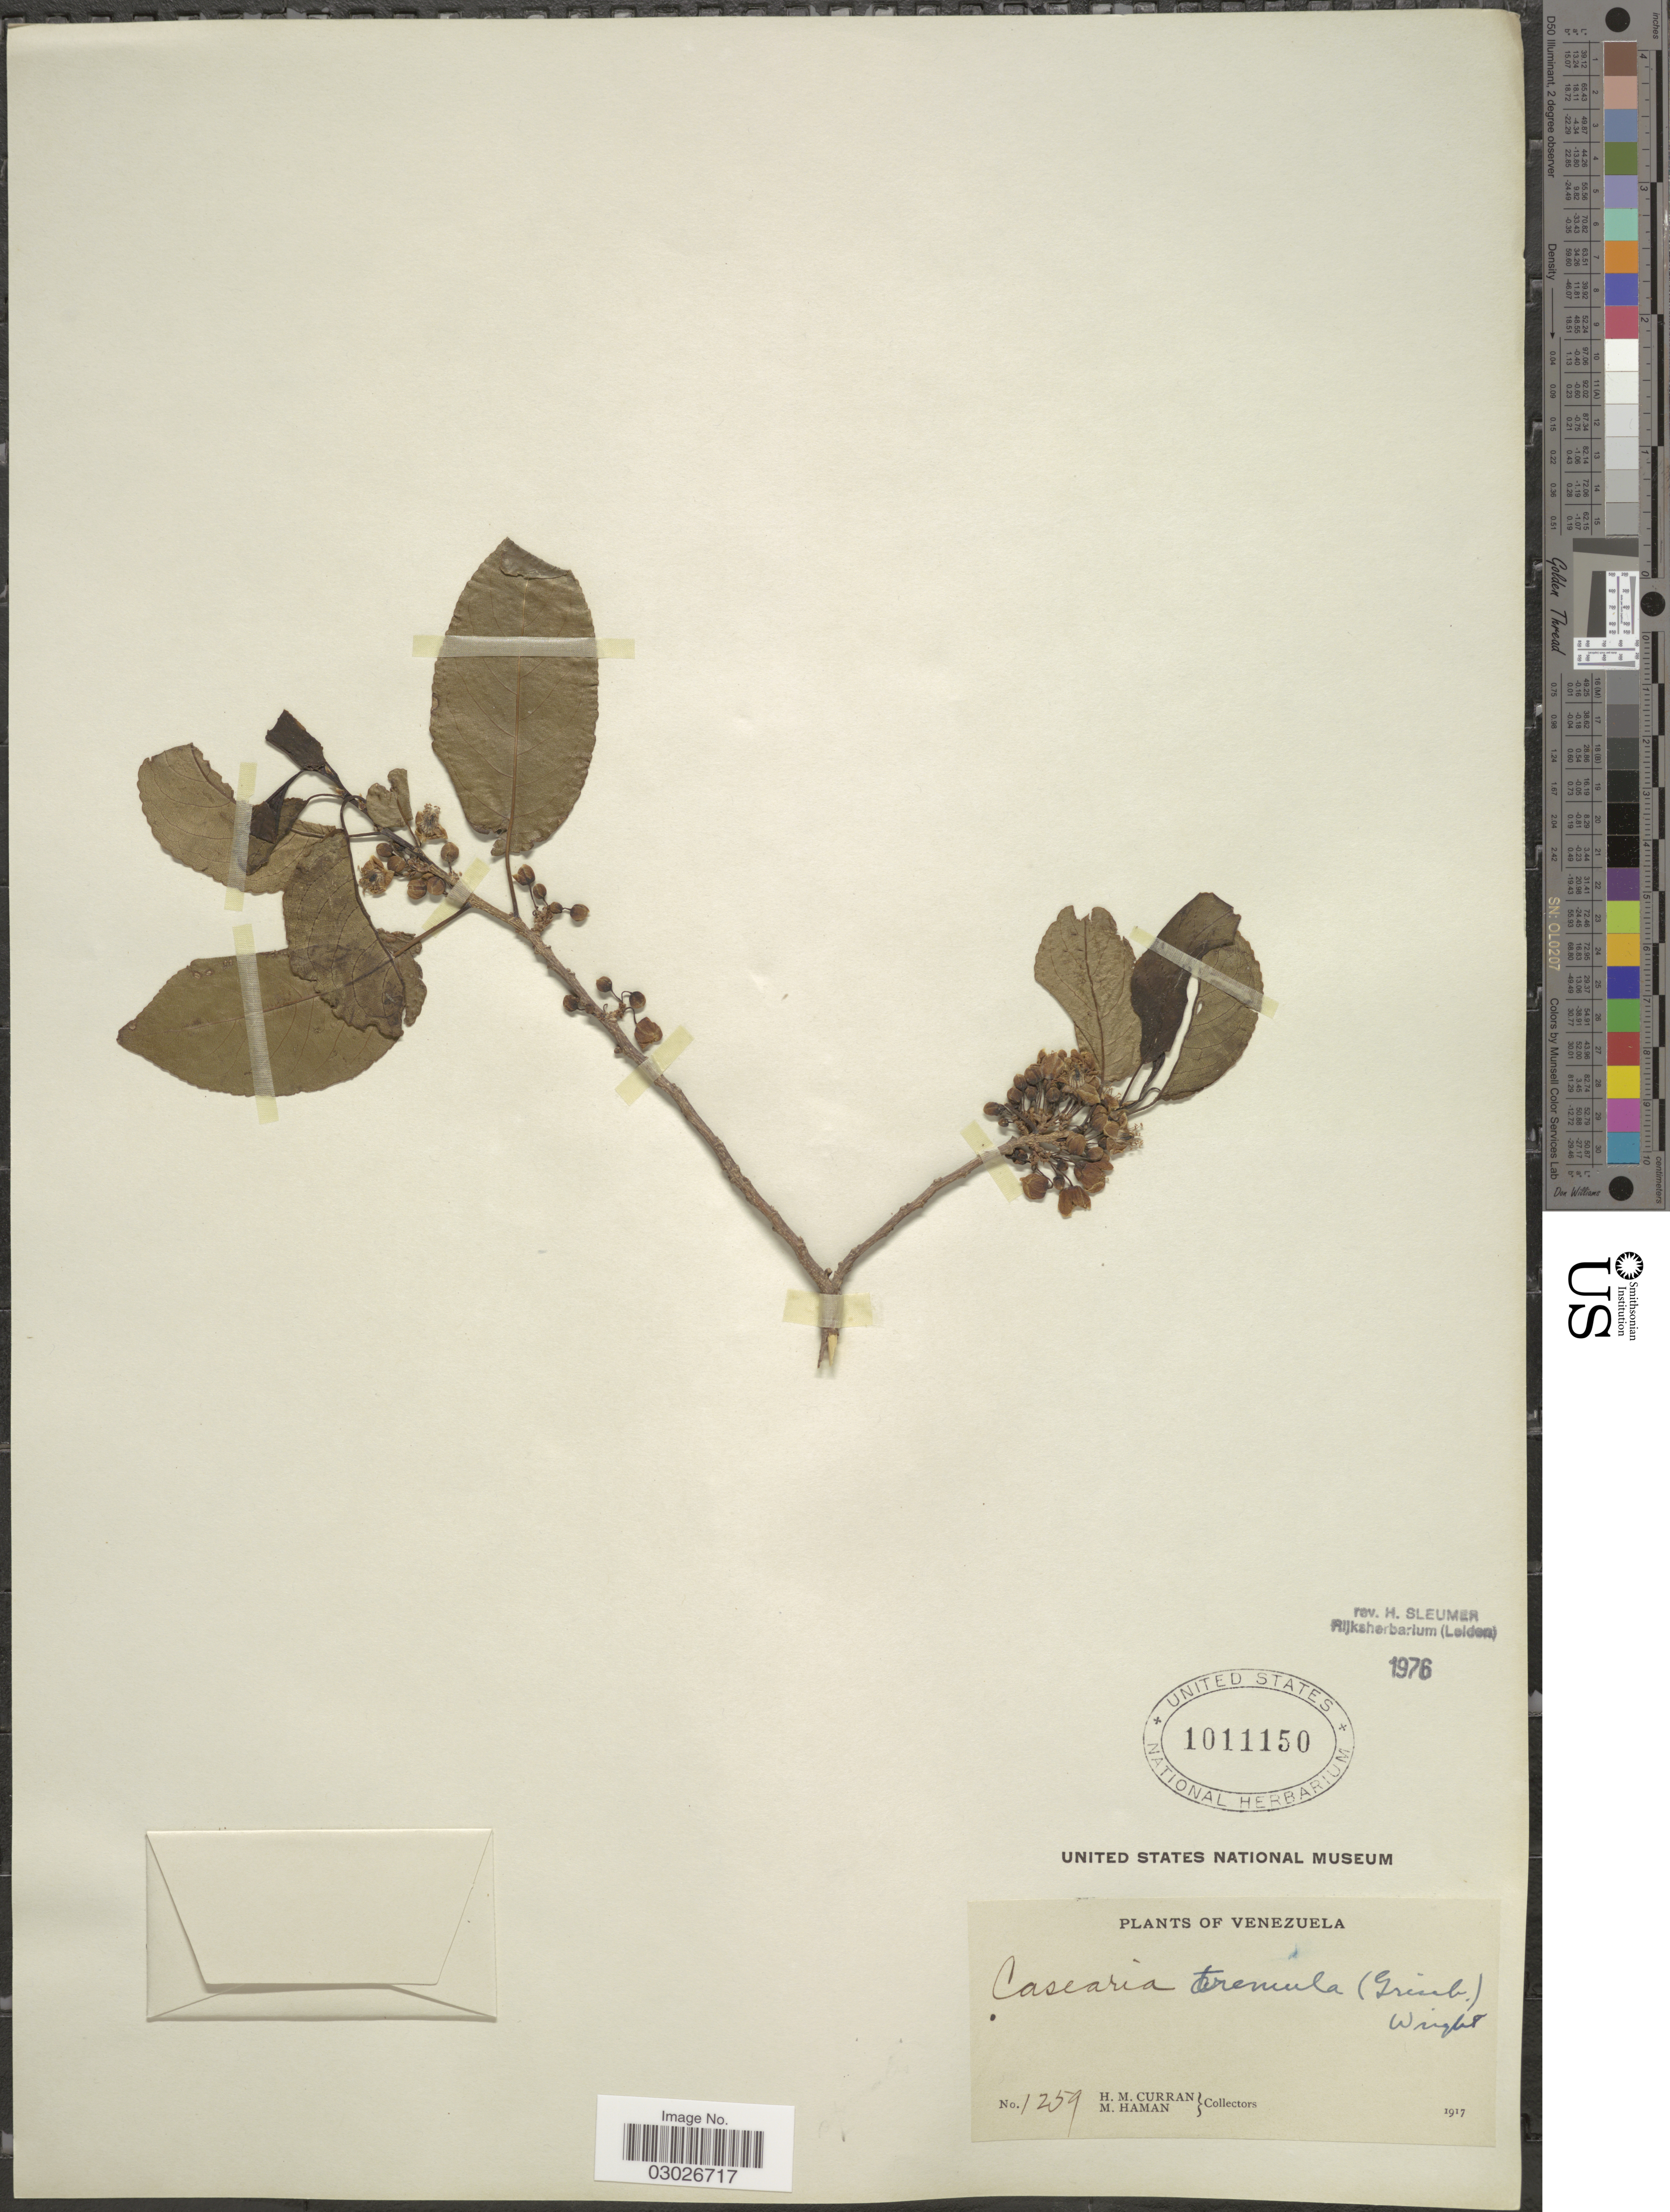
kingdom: Plantae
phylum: Tracheophyta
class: Magnoliopsida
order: Malpighiales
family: Salicaceae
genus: Casearia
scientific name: Casearia tremula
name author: (Griseb.) Griseb. ex C. Wright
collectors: H. M. Curran & M. Haman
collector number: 1259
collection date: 1917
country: Venezuela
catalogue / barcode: US 1011150